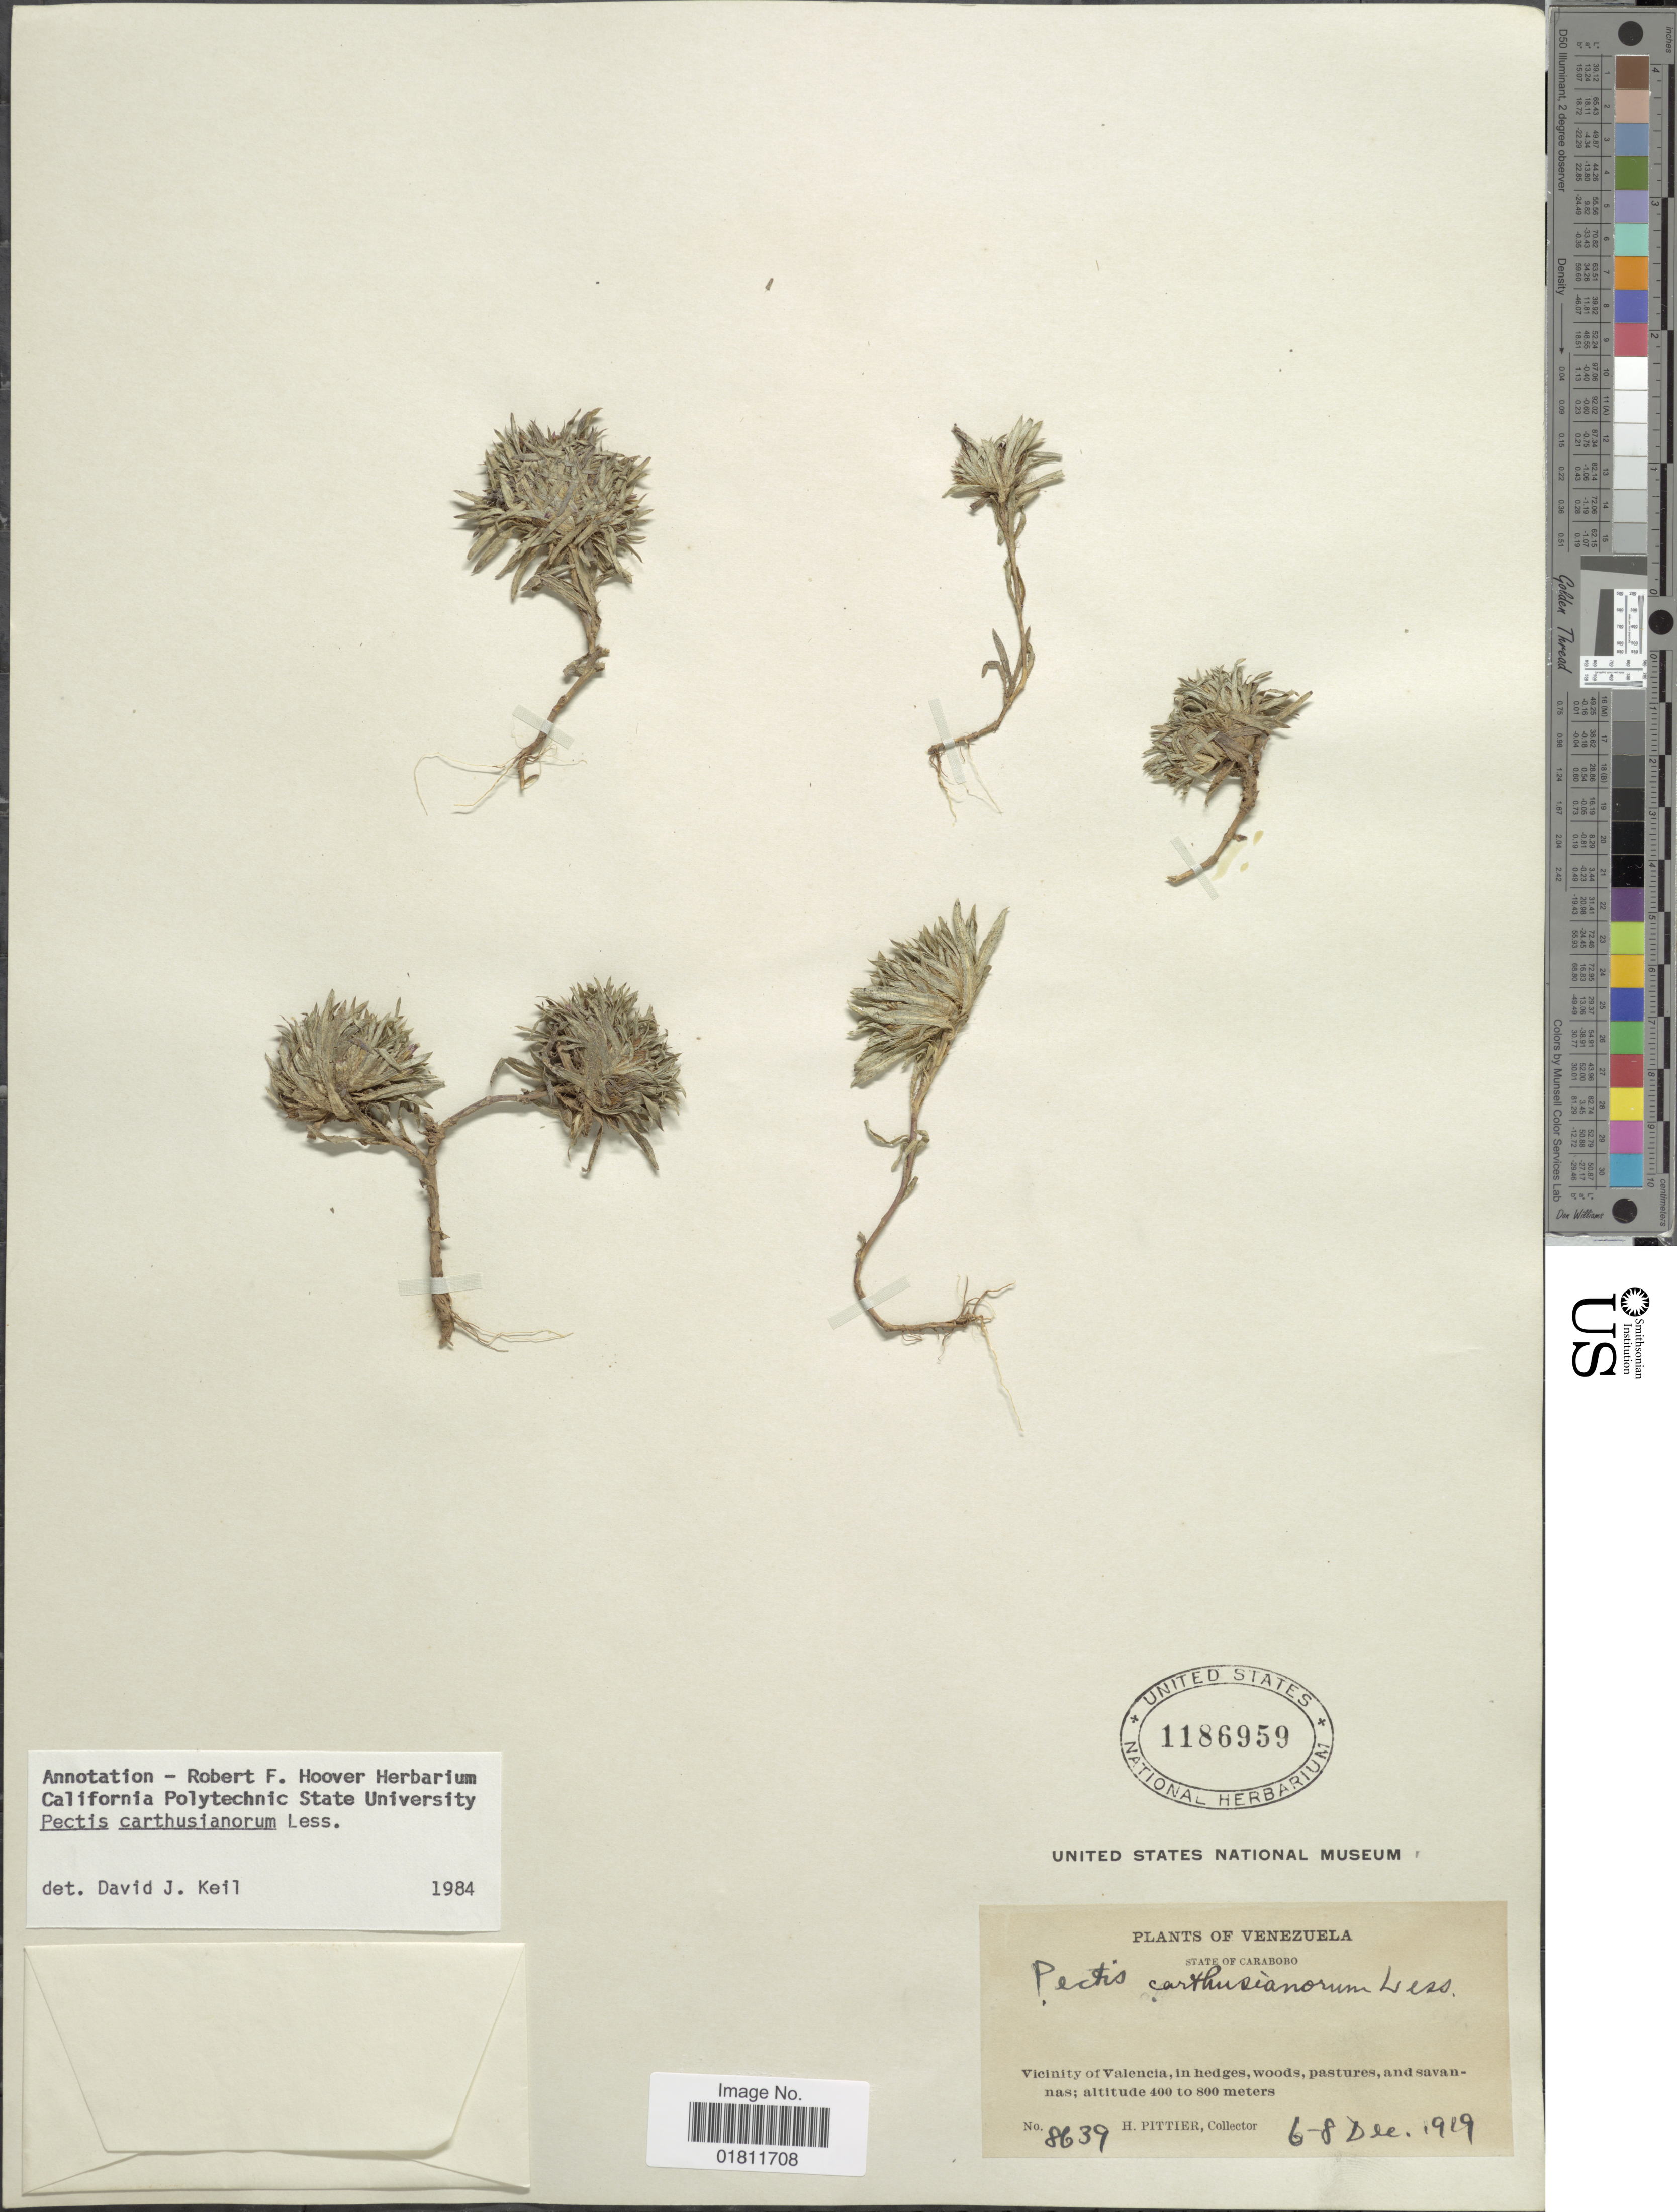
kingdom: Plantae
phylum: Tracheophyta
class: Magnoliopsida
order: Asterales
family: Asteraceae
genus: Pectis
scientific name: Pectis carthusianorum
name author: Less.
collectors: H. F. Pittier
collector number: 8639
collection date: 1919-12-06/1919-12-08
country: Venezuela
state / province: Carabobo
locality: State of Carabobo. Vicinity of Valencia.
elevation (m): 400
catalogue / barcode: US 1186959